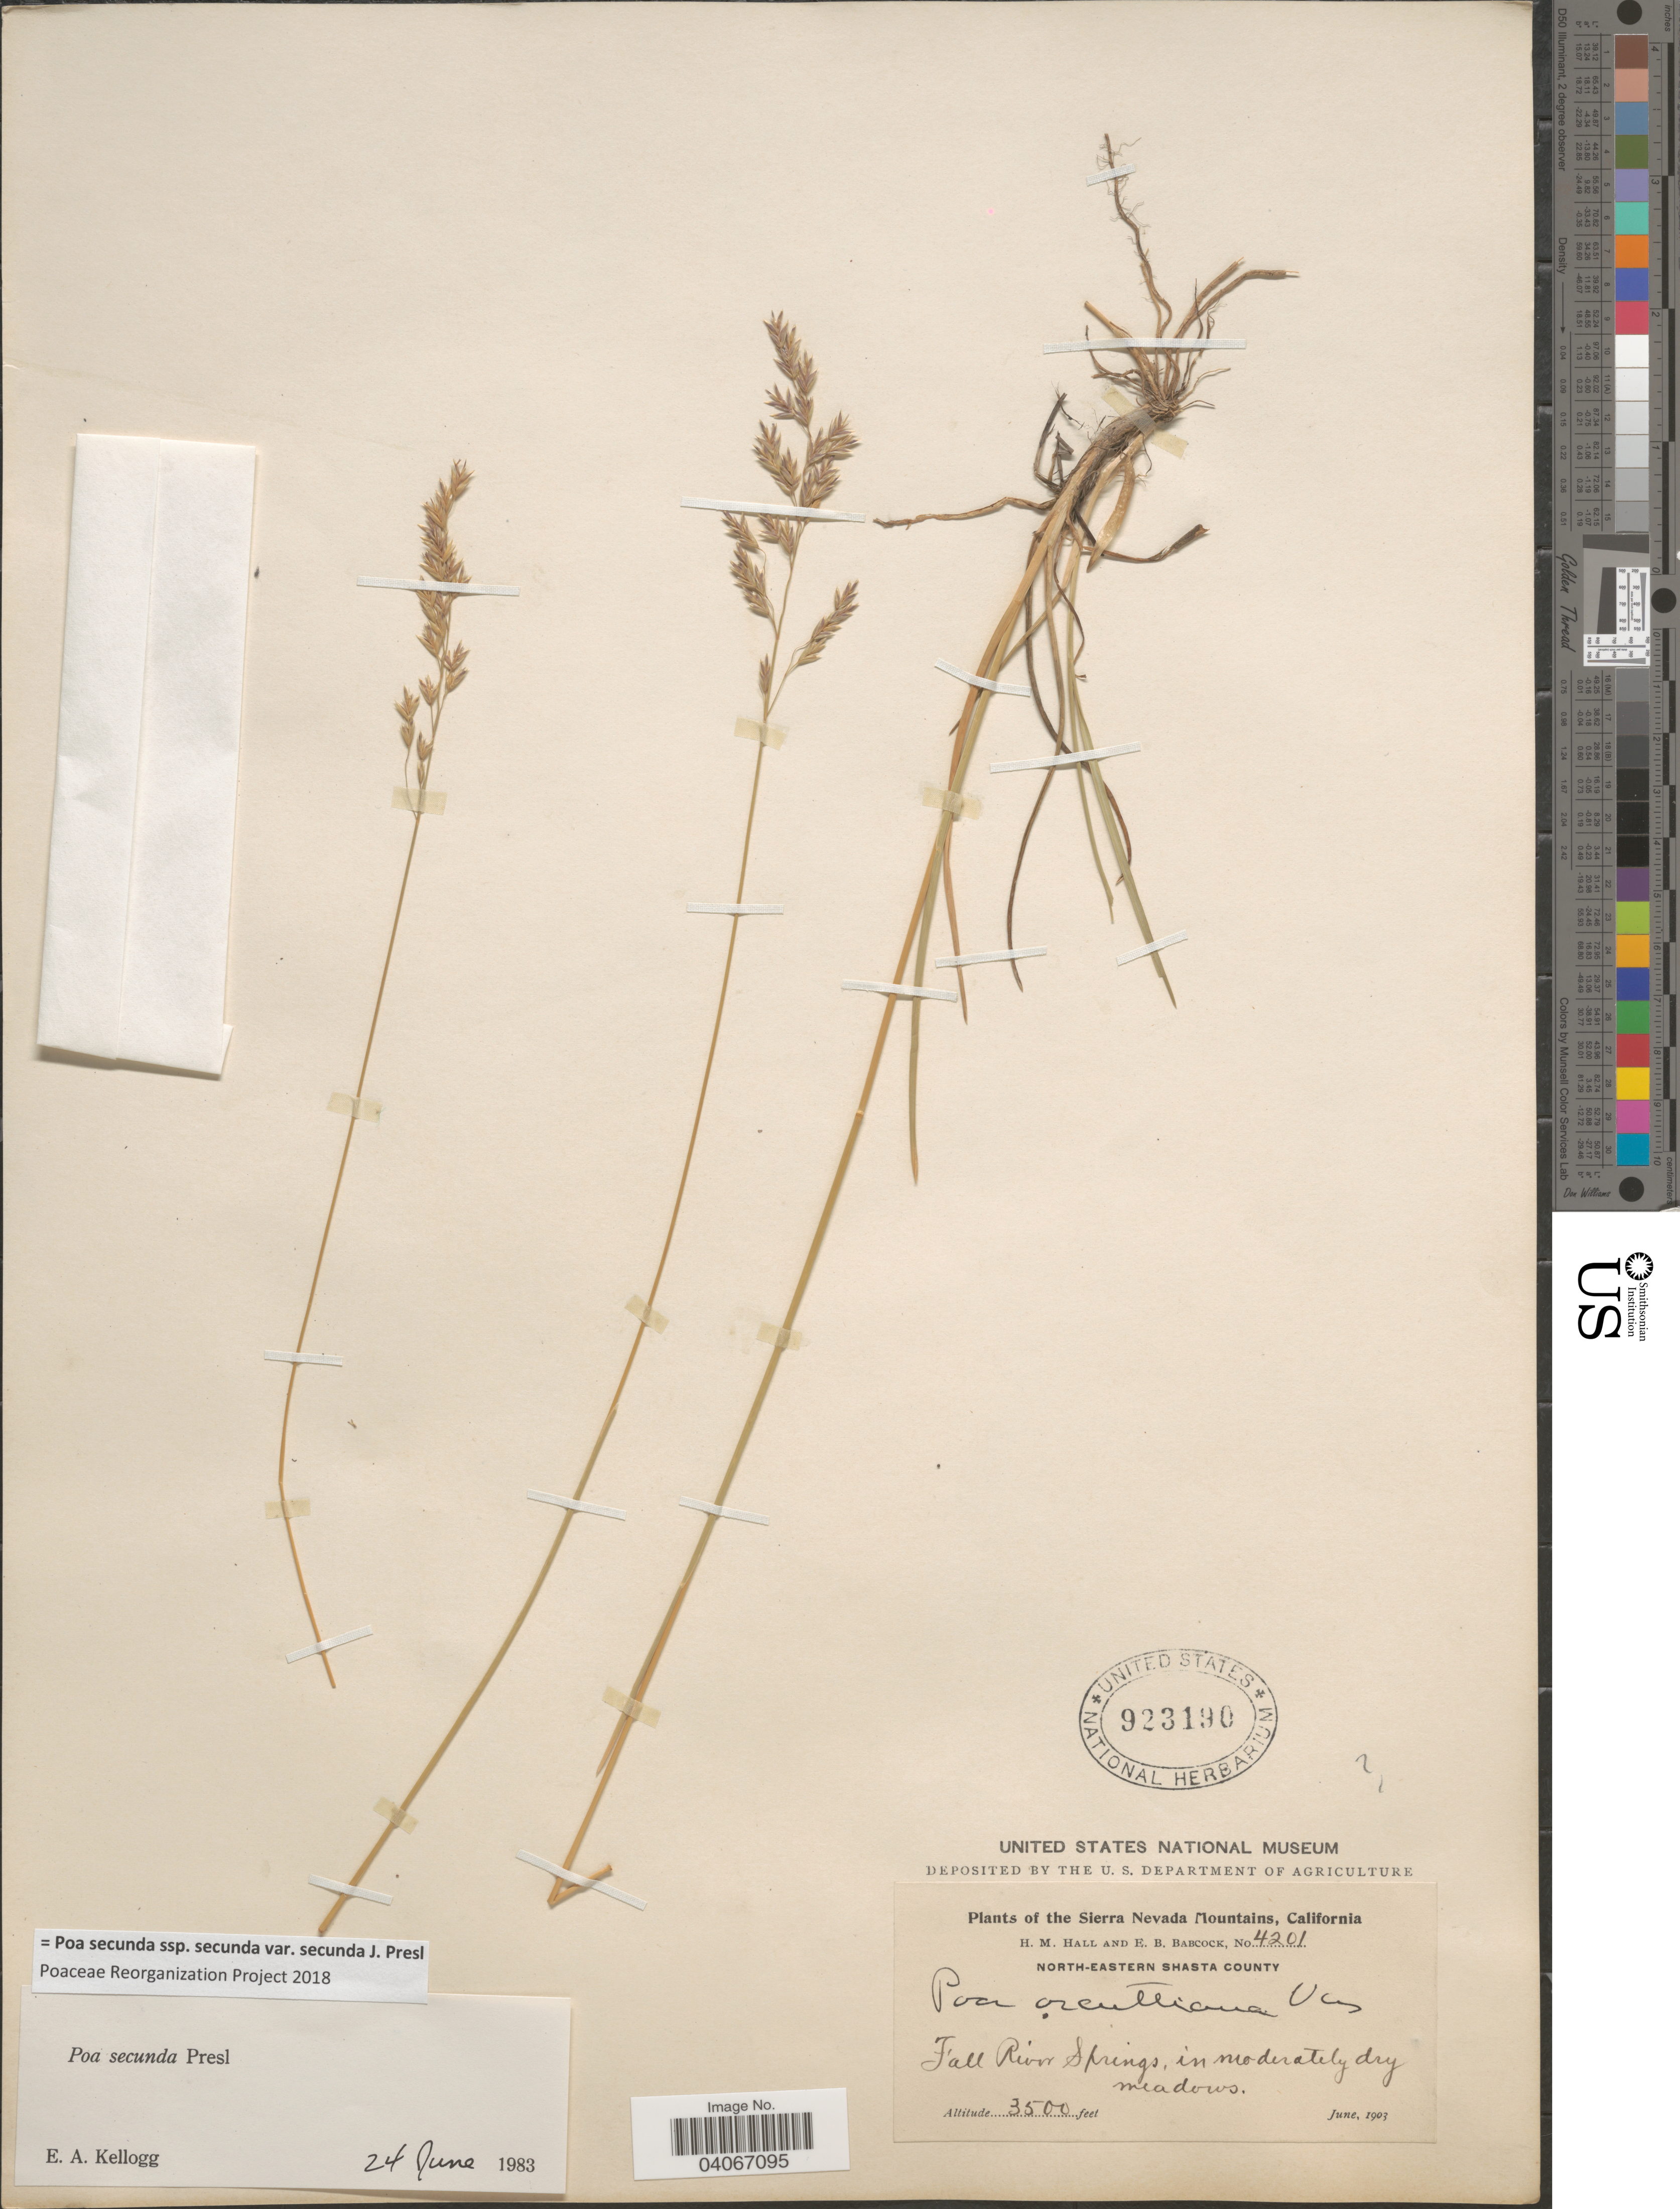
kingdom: Plantae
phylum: Tracheophyta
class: Liliopsida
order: Poales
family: Poaceae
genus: Poa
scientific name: Poa secunda subsp. secunda var. secunda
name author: J. Presl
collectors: H. M. Hall & E. B. Babcock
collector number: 4201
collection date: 1903-06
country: United States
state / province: California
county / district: Shasta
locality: The Sierra Nevada Mountains. North-Eastern Shasta County. Fall River Springs.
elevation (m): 1067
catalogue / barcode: US 923190